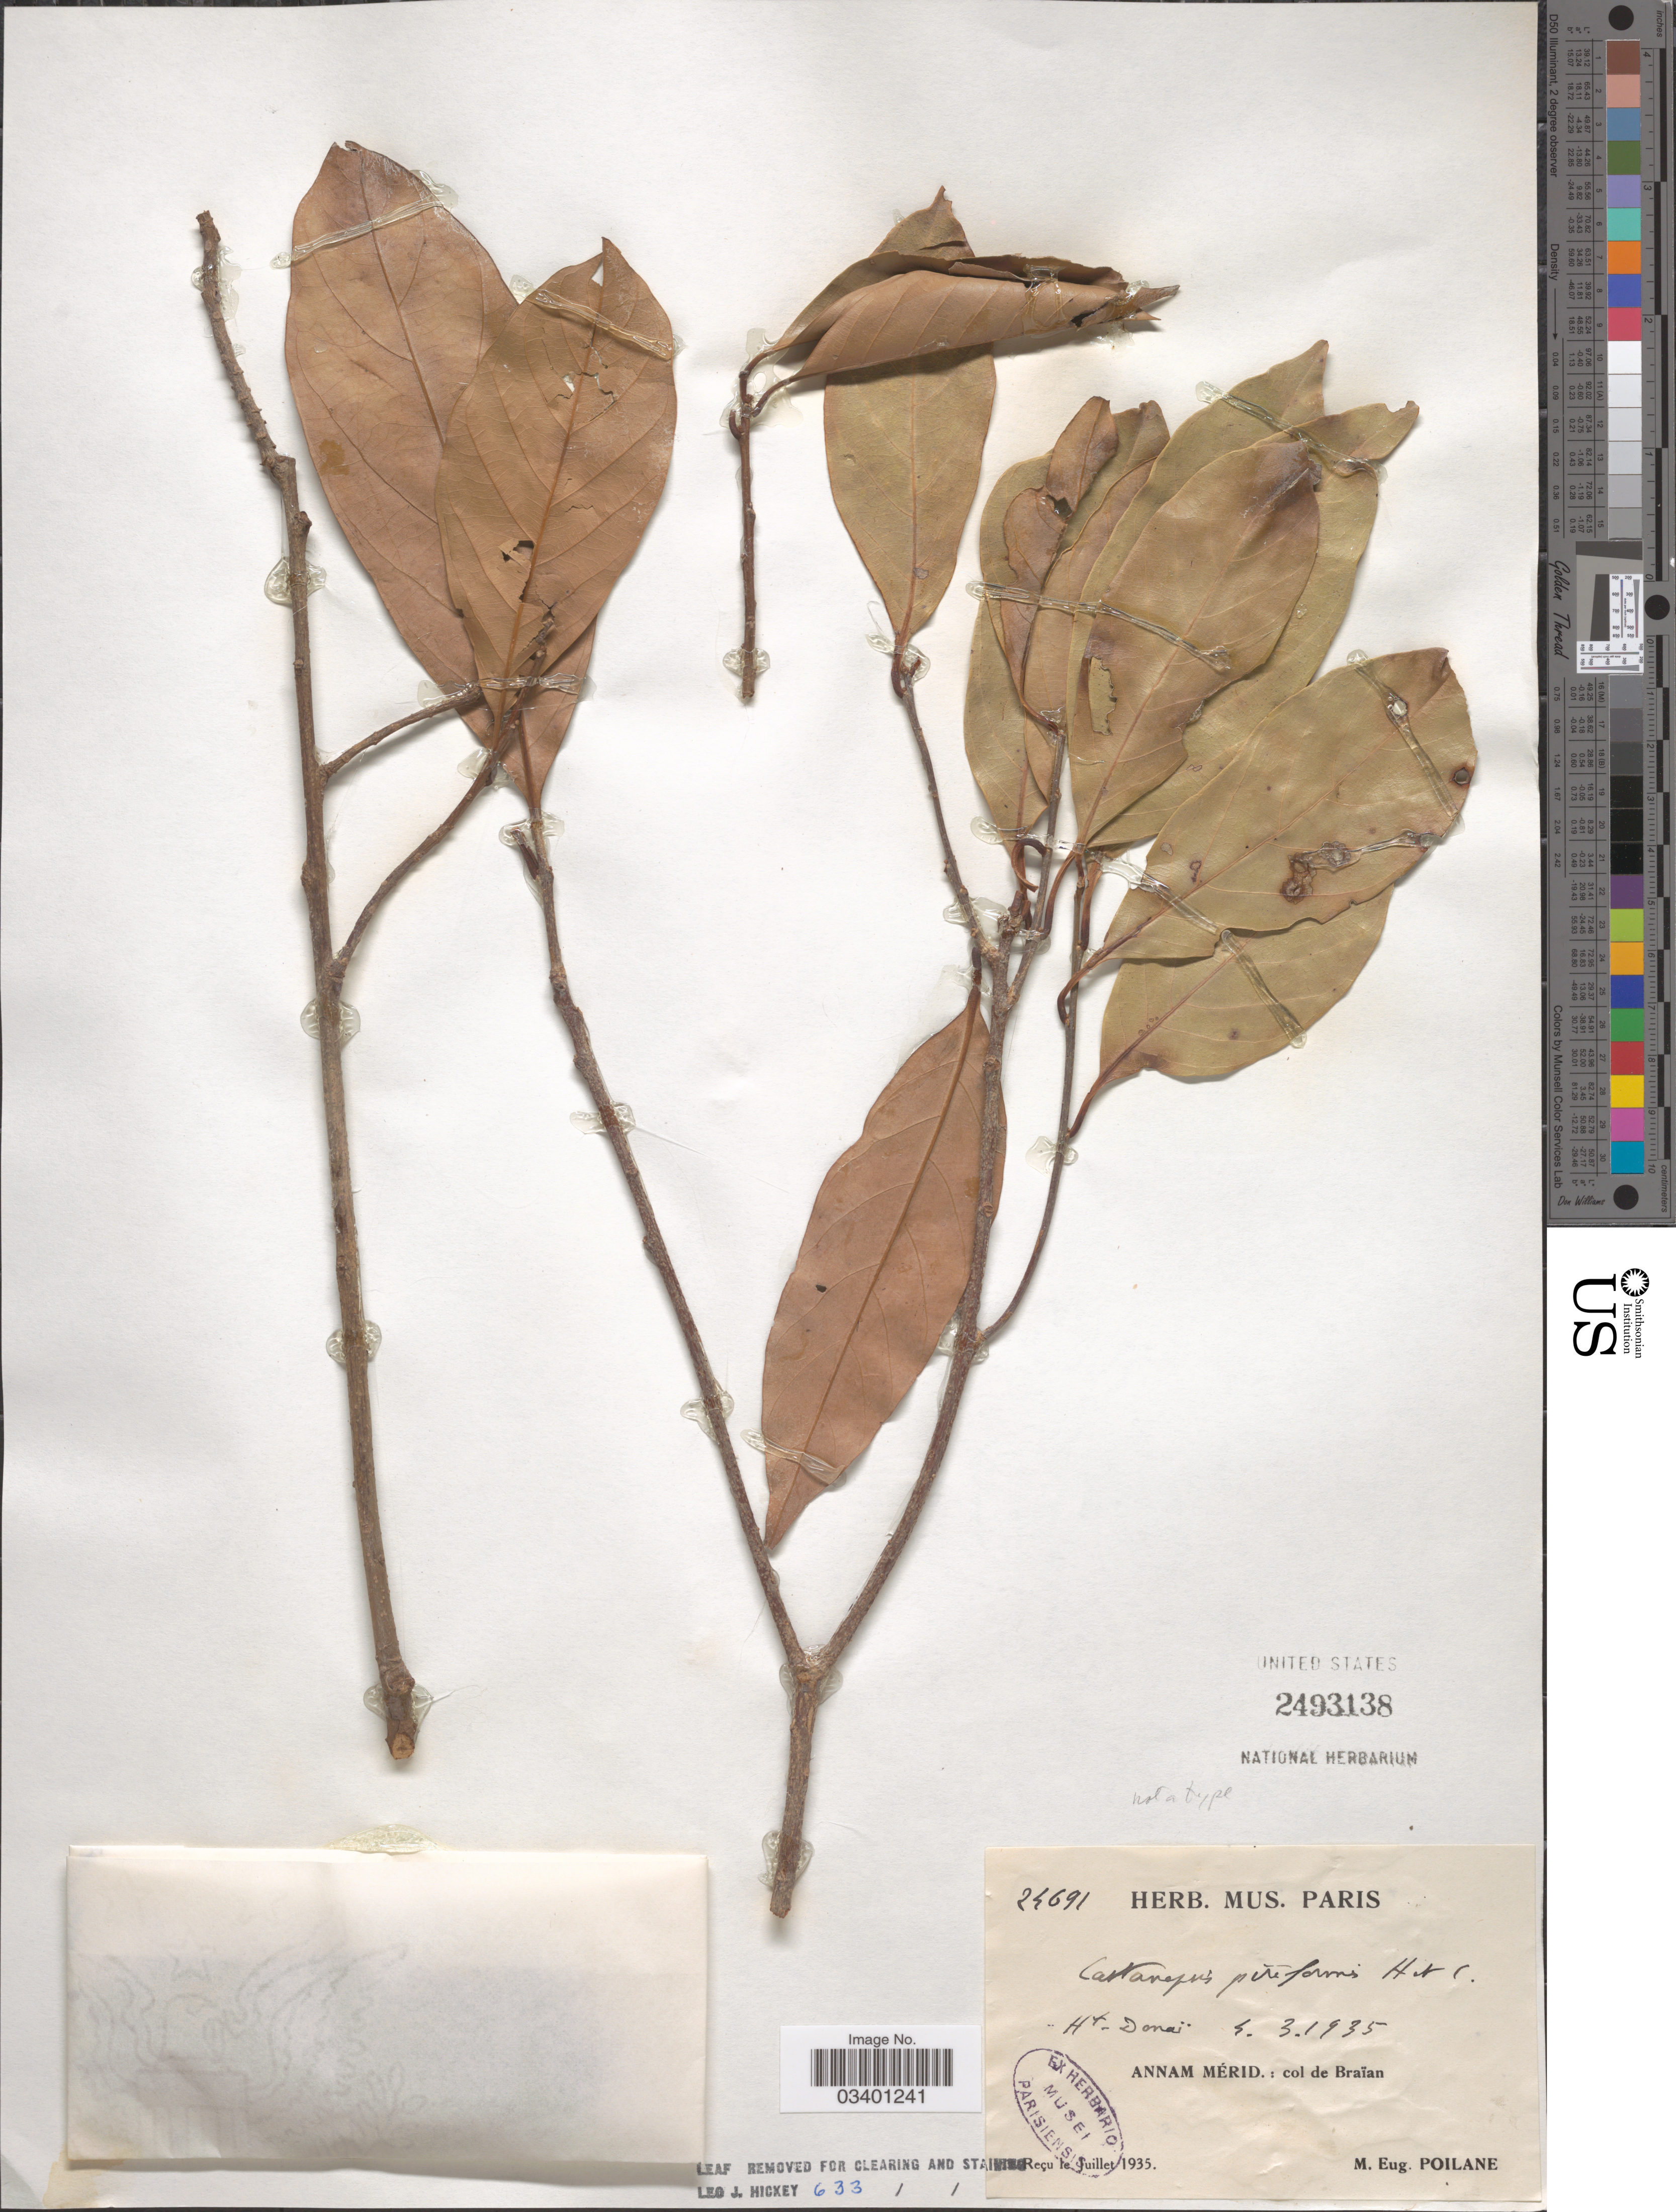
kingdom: Plantae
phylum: Tracheophyta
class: Magnoliopsida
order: Fagales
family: Fagaceae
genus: Castanopsis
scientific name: Castanopsis piriformis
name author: Hickel & A. Camus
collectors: M. Poilane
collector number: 24691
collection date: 1935-03-04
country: Vietnam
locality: Ht. Donaï. Annam Mérid.: col de Braïan.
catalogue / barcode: US 2493138